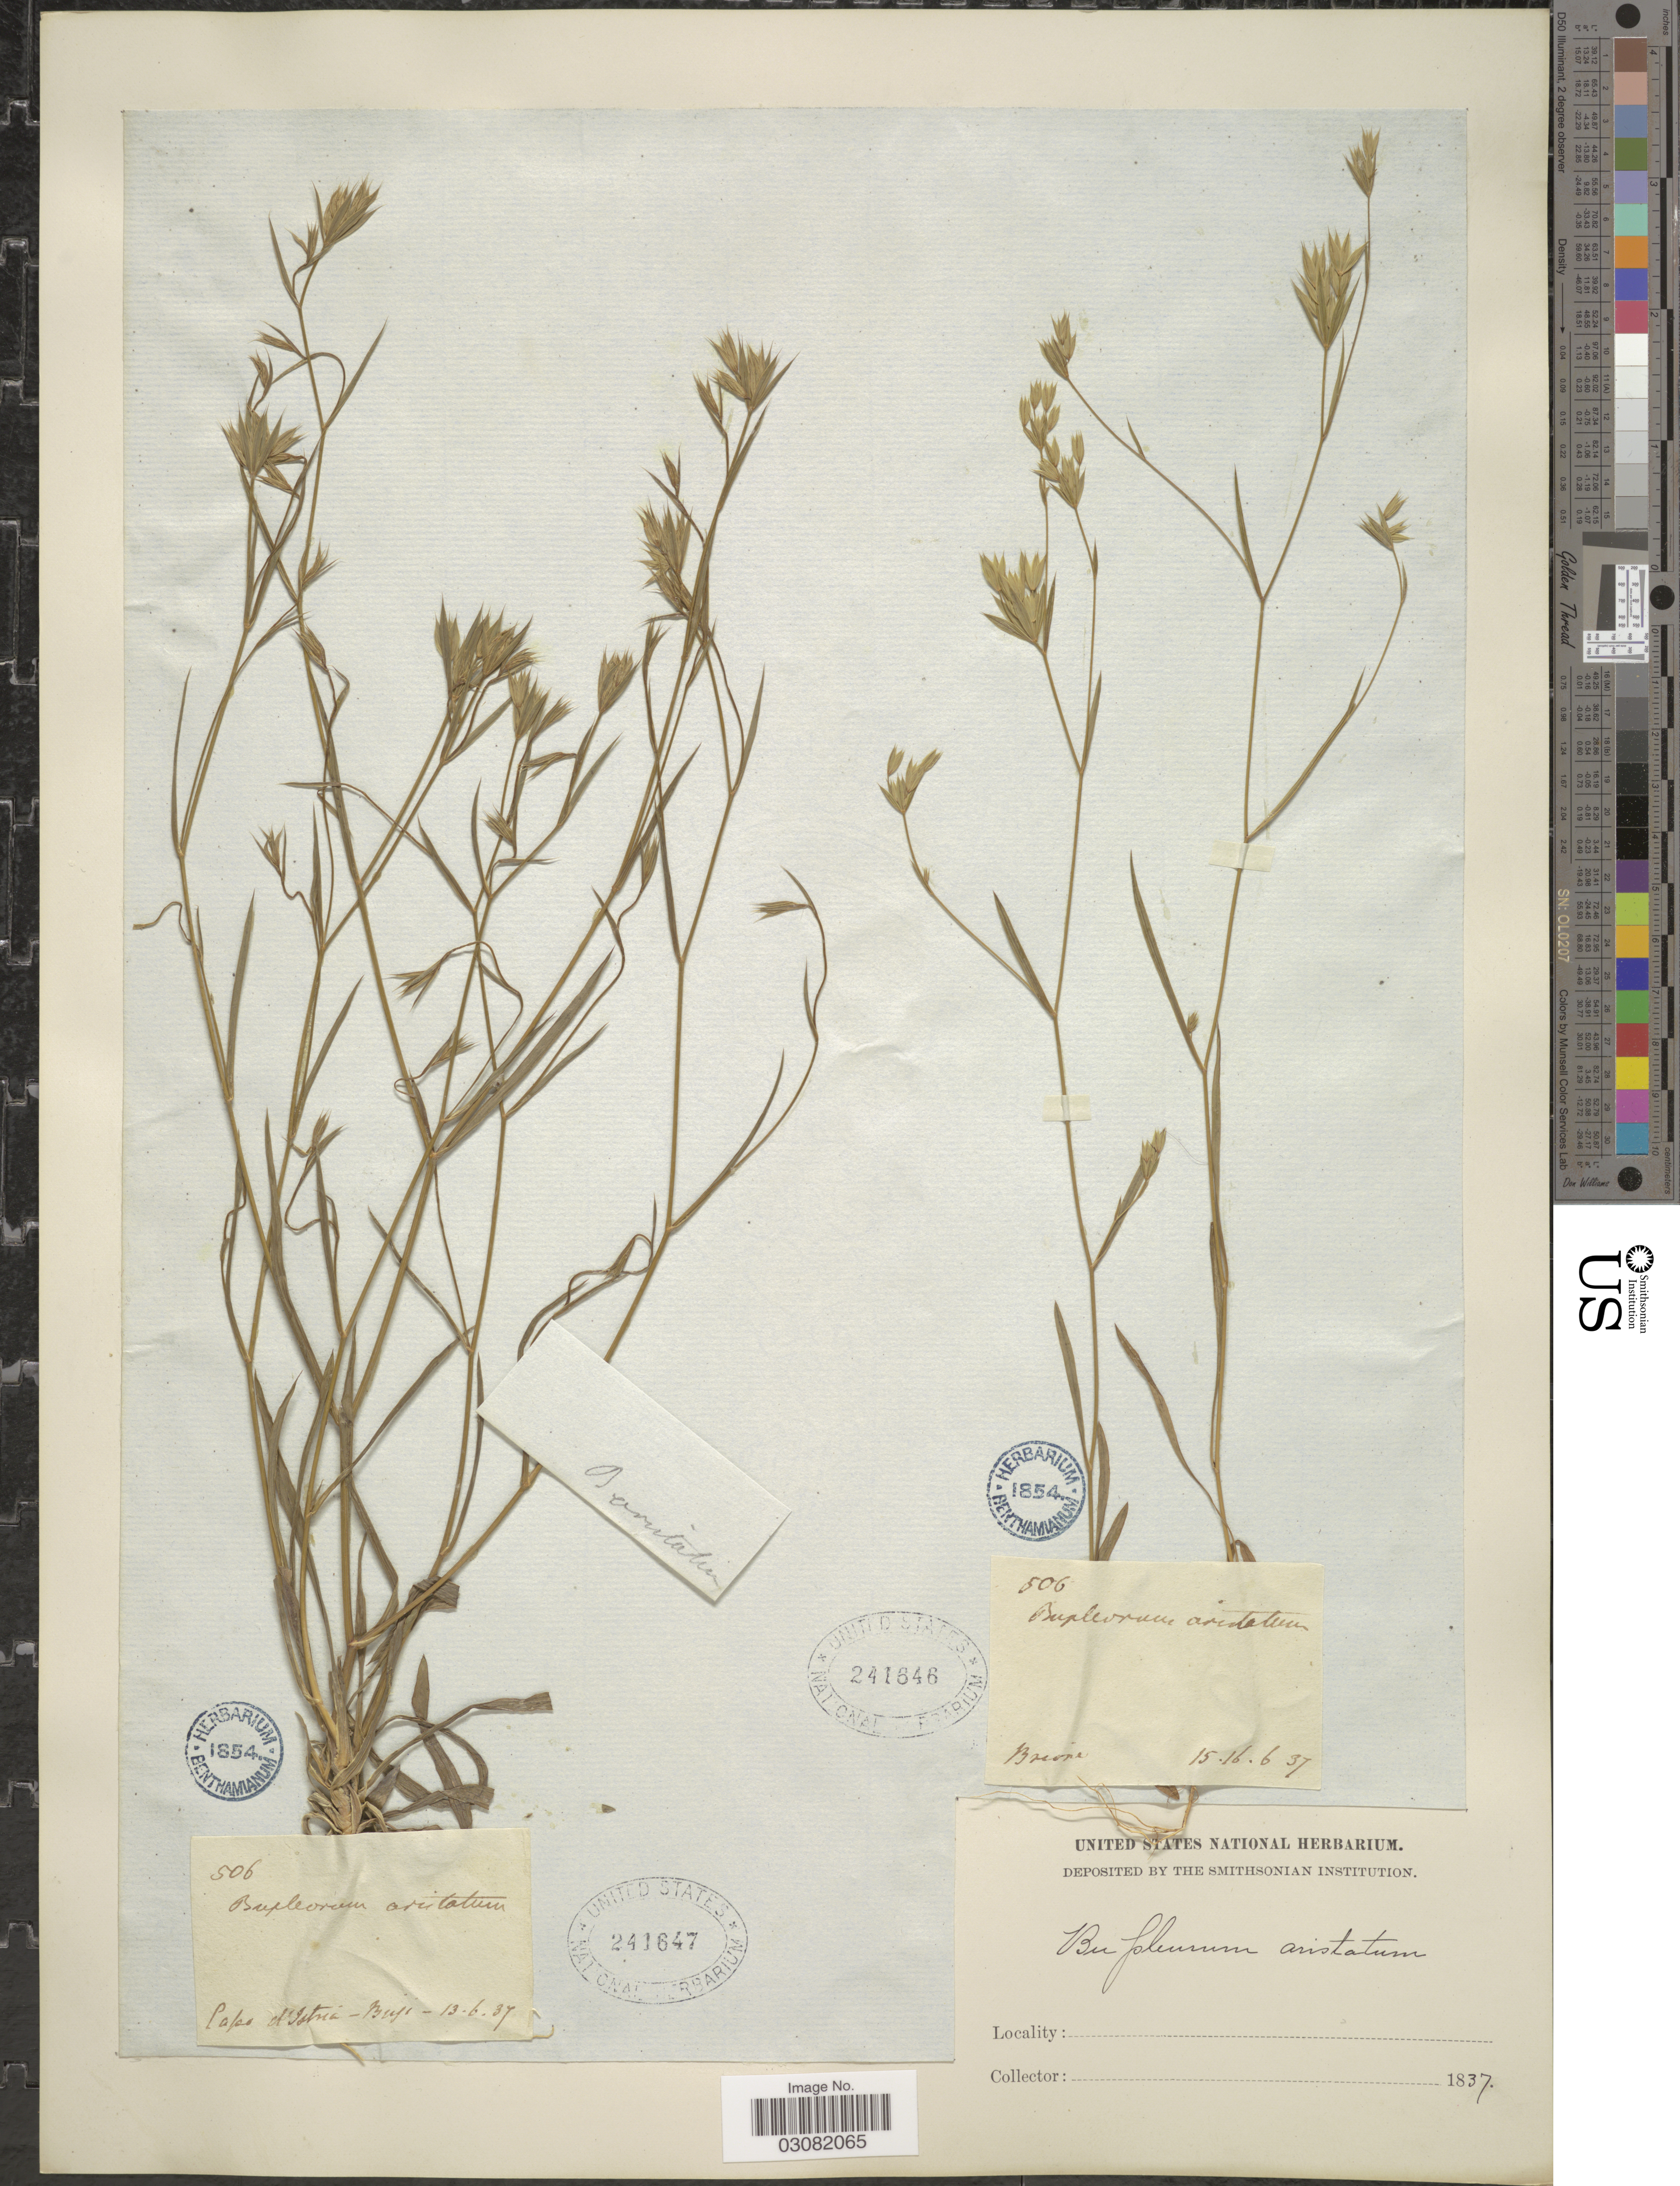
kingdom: Plantae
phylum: Tracheophyta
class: Magnoliopsida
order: Apiales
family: Apiaceae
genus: Bupleurum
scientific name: Bupleurum veronense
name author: Turra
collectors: ex herb. United States National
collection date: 1837-06-15/1837-06-16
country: Switzerland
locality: Brione.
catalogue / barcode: US 241646